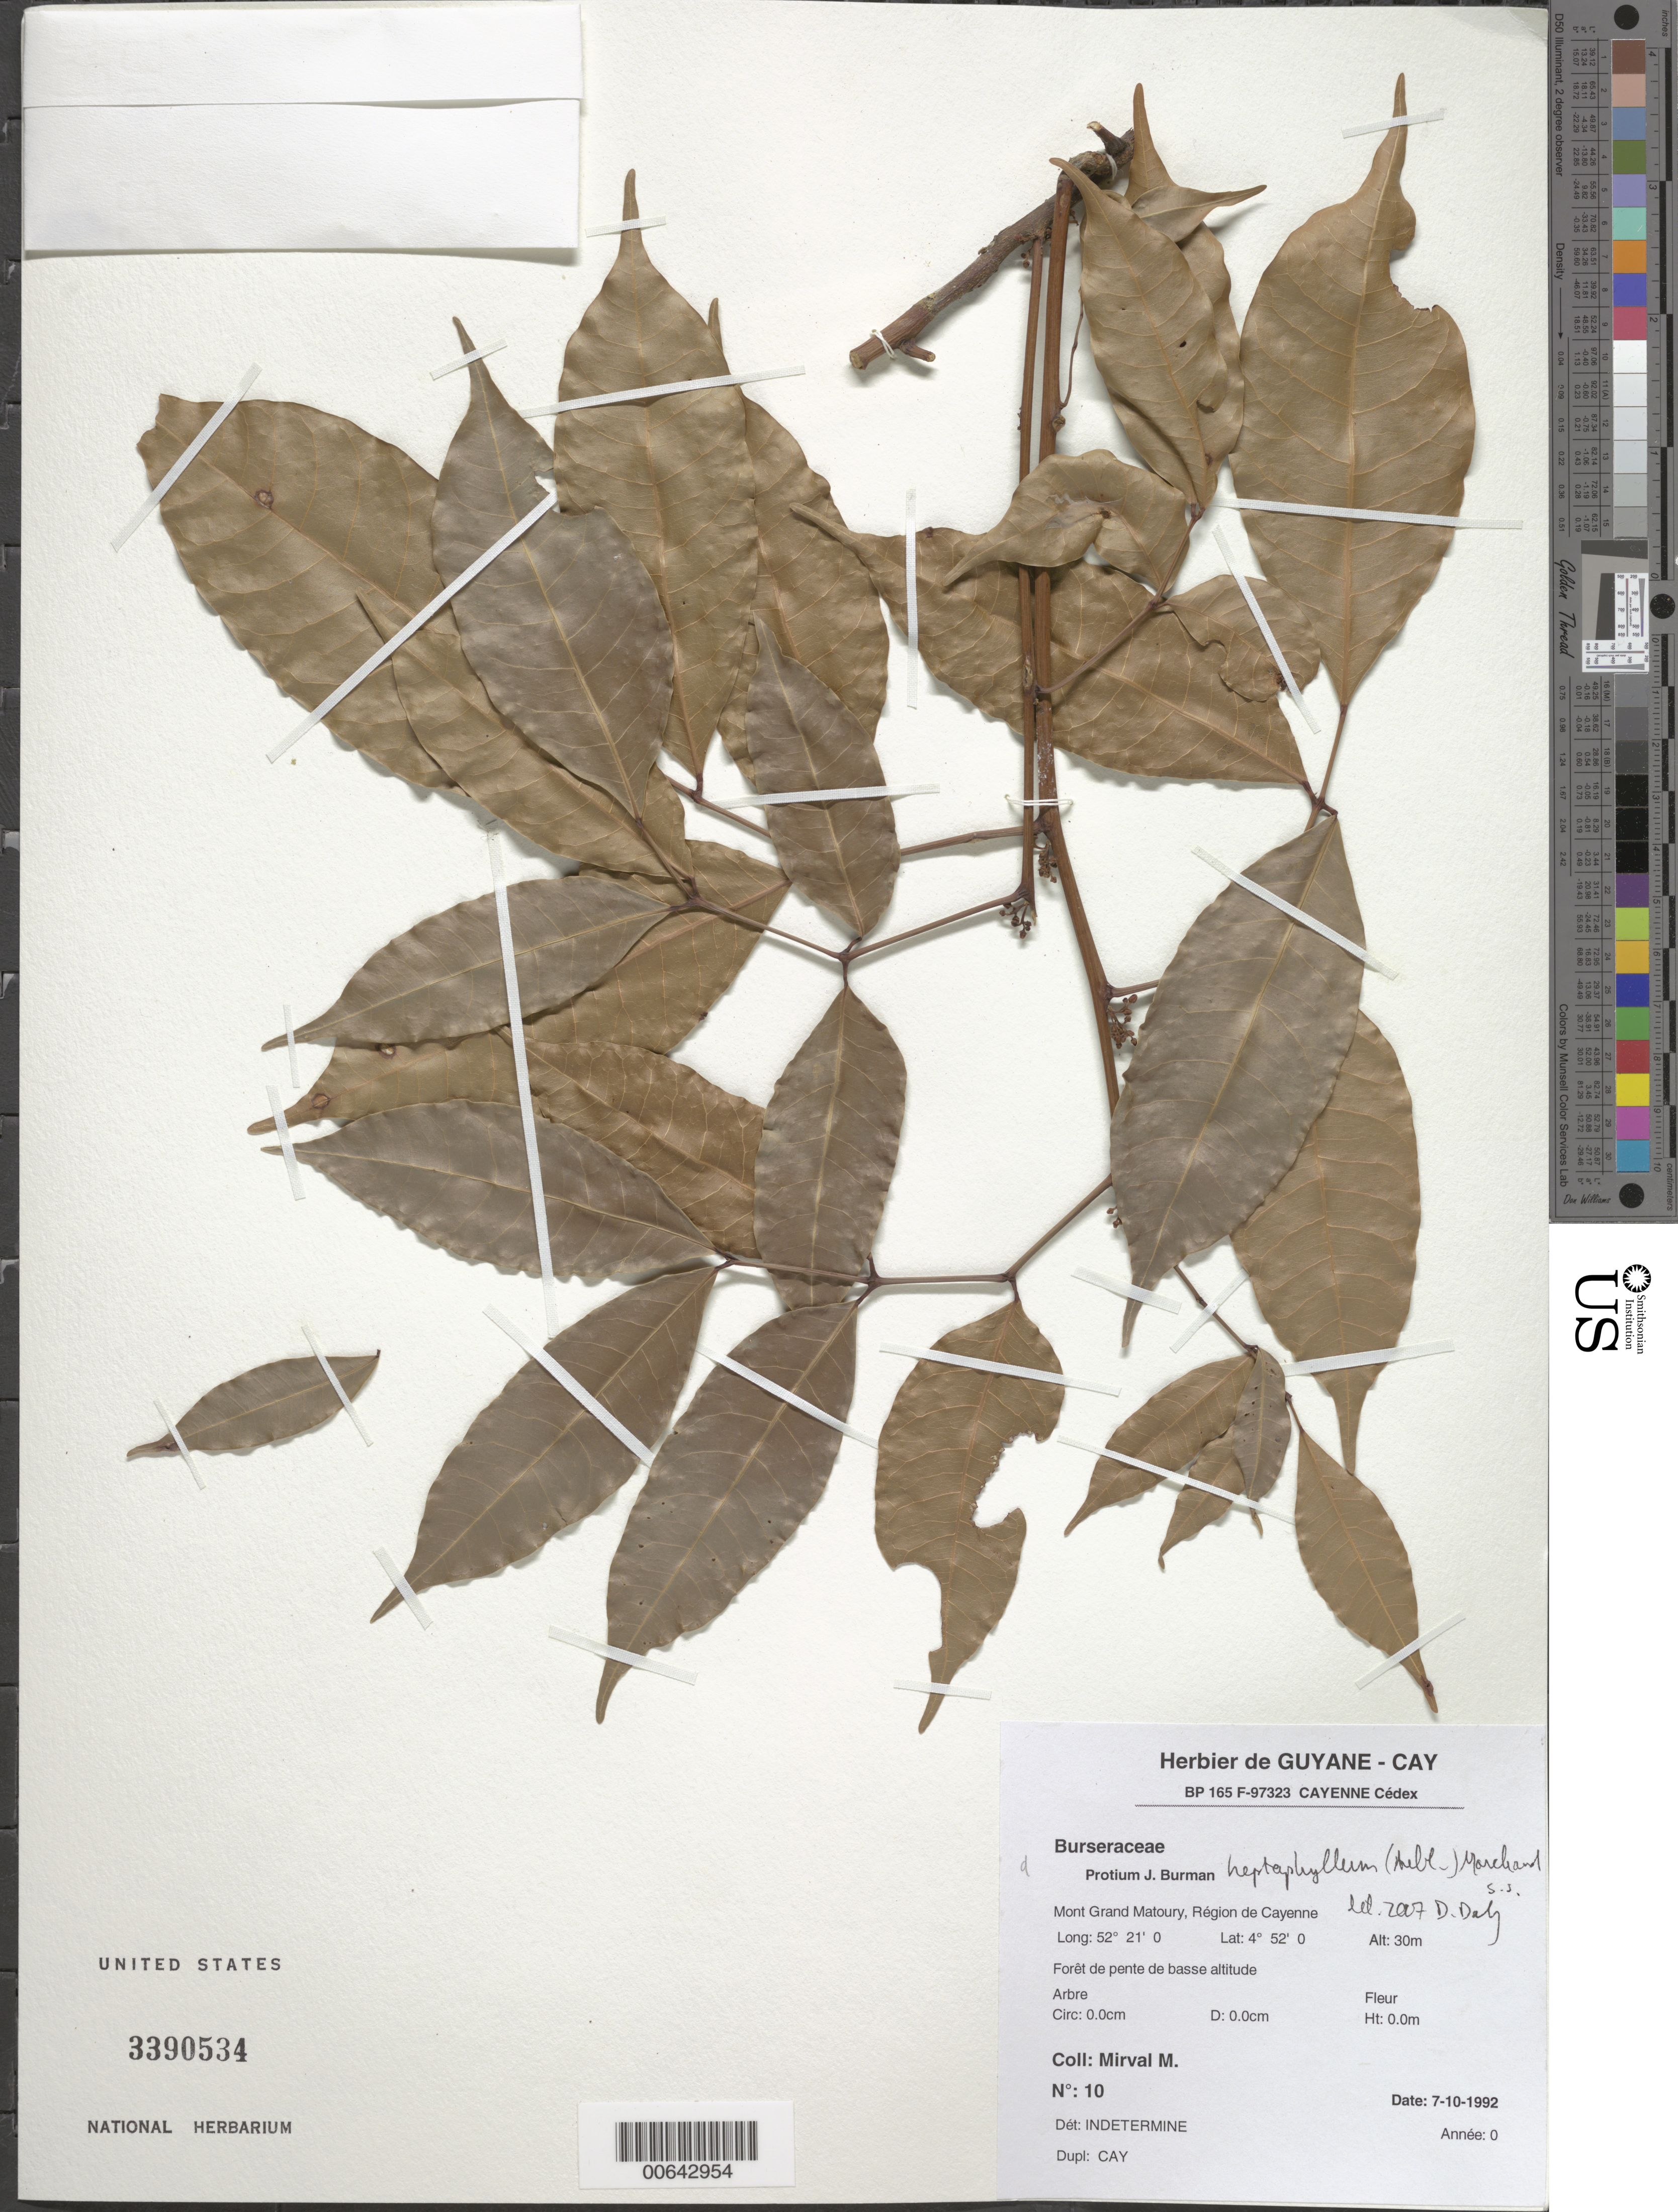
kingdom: Plantae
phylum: Tracheophyta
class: Magnoliopsida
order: Sapindales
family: Burseraceae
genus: Protium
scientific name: Protium heptaphyllum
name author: (Aubl.) Marchand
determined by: Daly, D. C.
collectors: M. Mirval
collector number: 10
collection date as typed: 7-Oct-92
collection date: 1992-10-07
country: French Guiana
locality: Mont Grand Matoury, Région de Cayenne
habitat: Forêt de pente de basse altitude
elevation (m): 30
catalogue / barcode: US 3390534